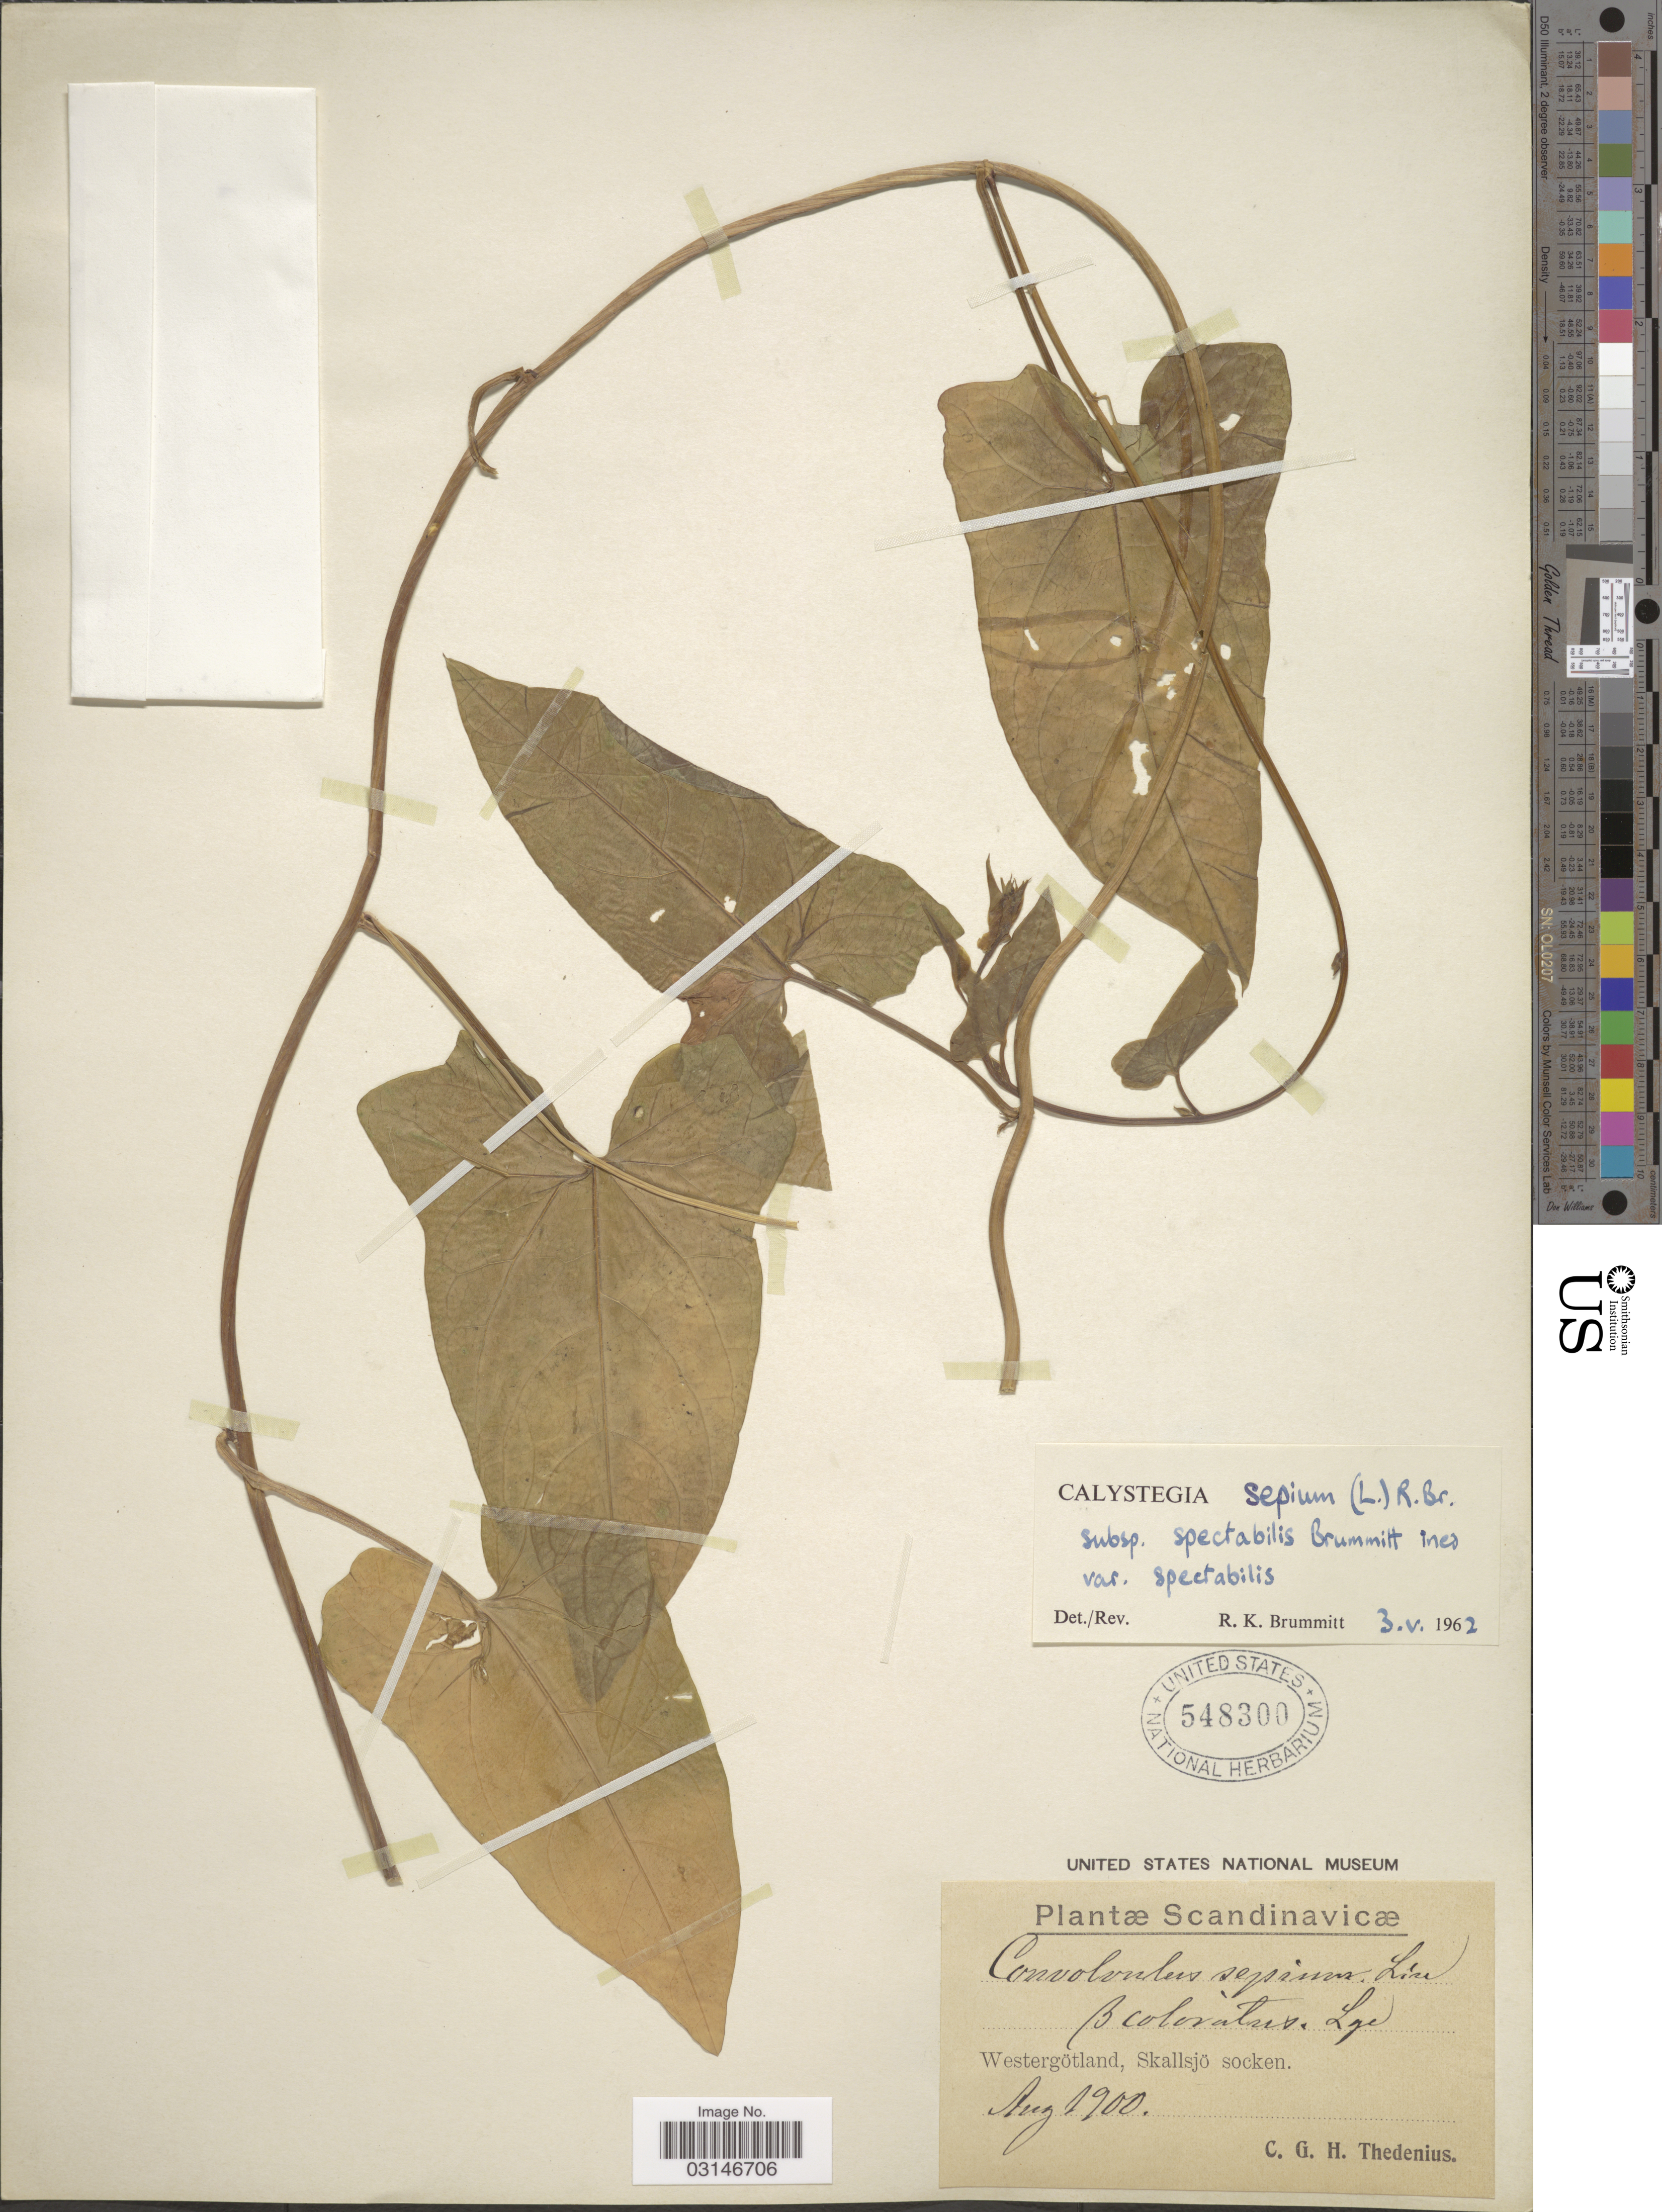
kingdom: Plantae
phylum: Tracheophyta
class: Magnoliopsida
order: Solanales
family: Convolvulaceae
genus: Calystegia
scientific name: Calystegia sepium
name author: (L.) R. Br.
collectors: C. Thedenius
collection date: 1900-08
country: Sweden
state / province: Västra Götaland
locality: Westergötland, Skallsjö socken. Scandinavicæ.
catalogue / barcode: US 548300